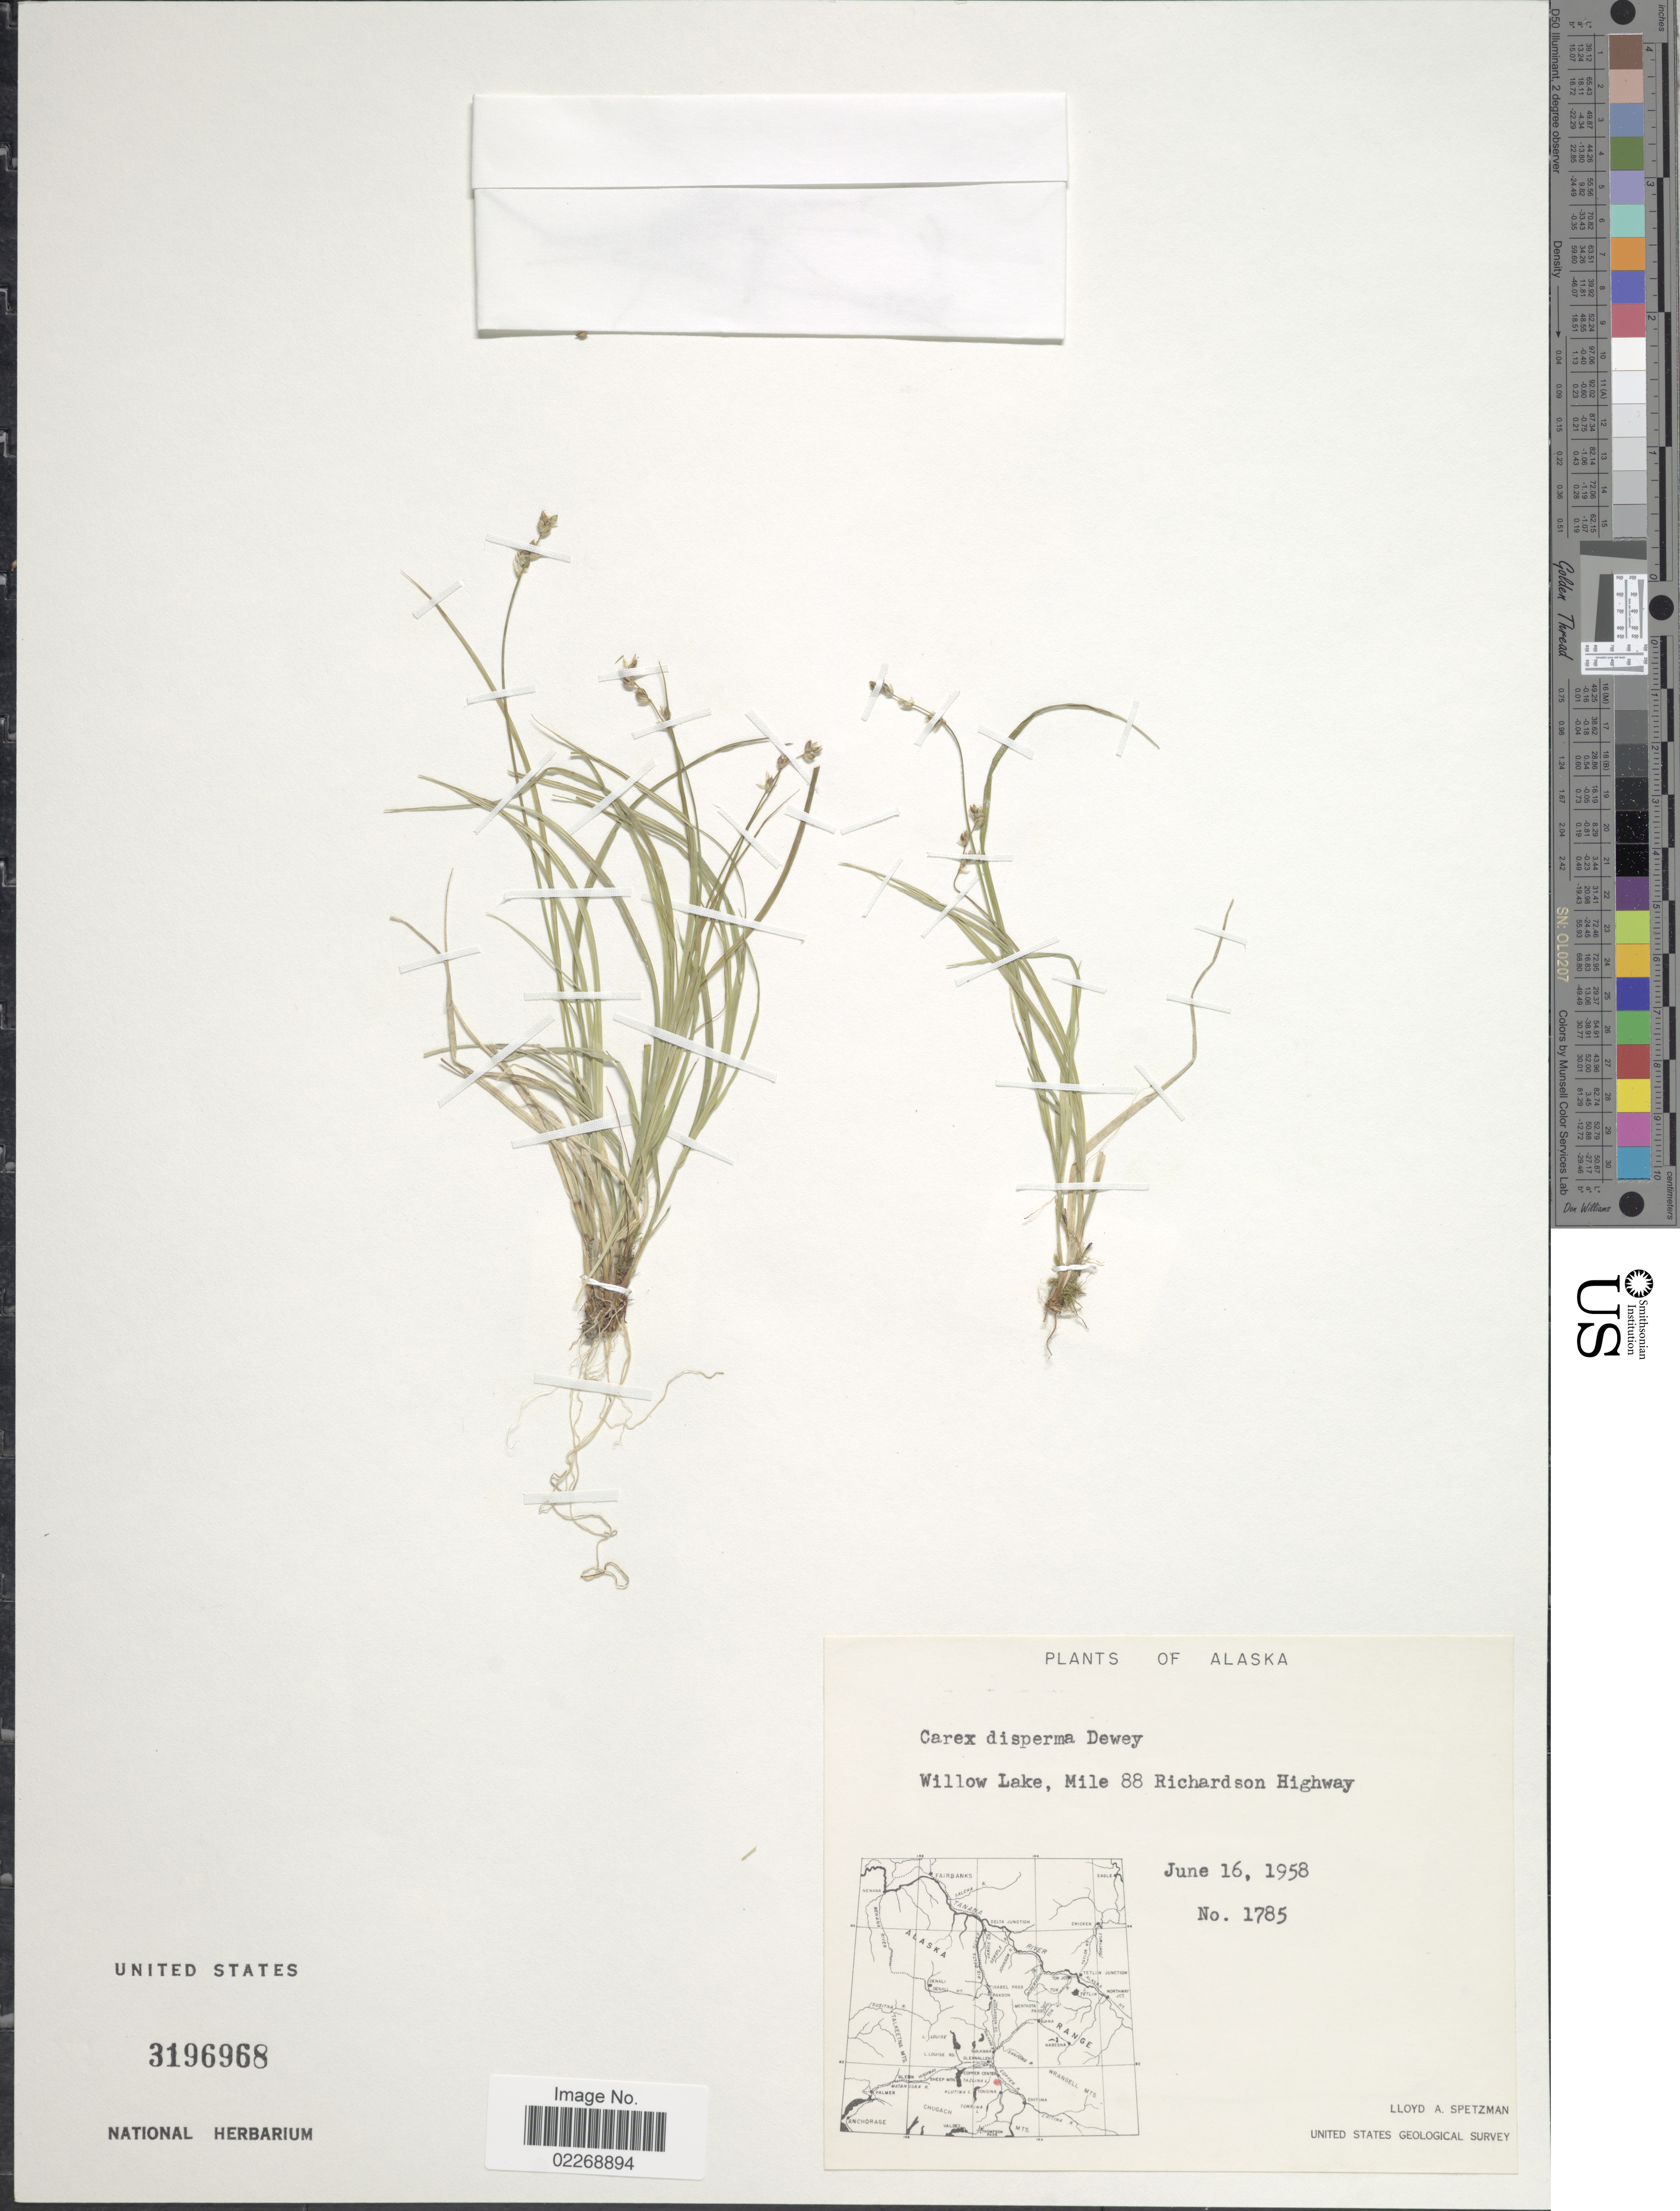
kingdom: Plantae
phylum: Tracheophyta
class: Liliopsida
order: Poales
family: Cyperaceae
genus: Carex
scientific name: Carex disperma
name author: Dewey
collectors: L. Spetzman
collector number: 1785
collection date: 1958-06-16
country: United States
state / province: Alaska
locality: Willow Lake, Mile 88 Richardson Highway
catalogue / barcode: US 3196968